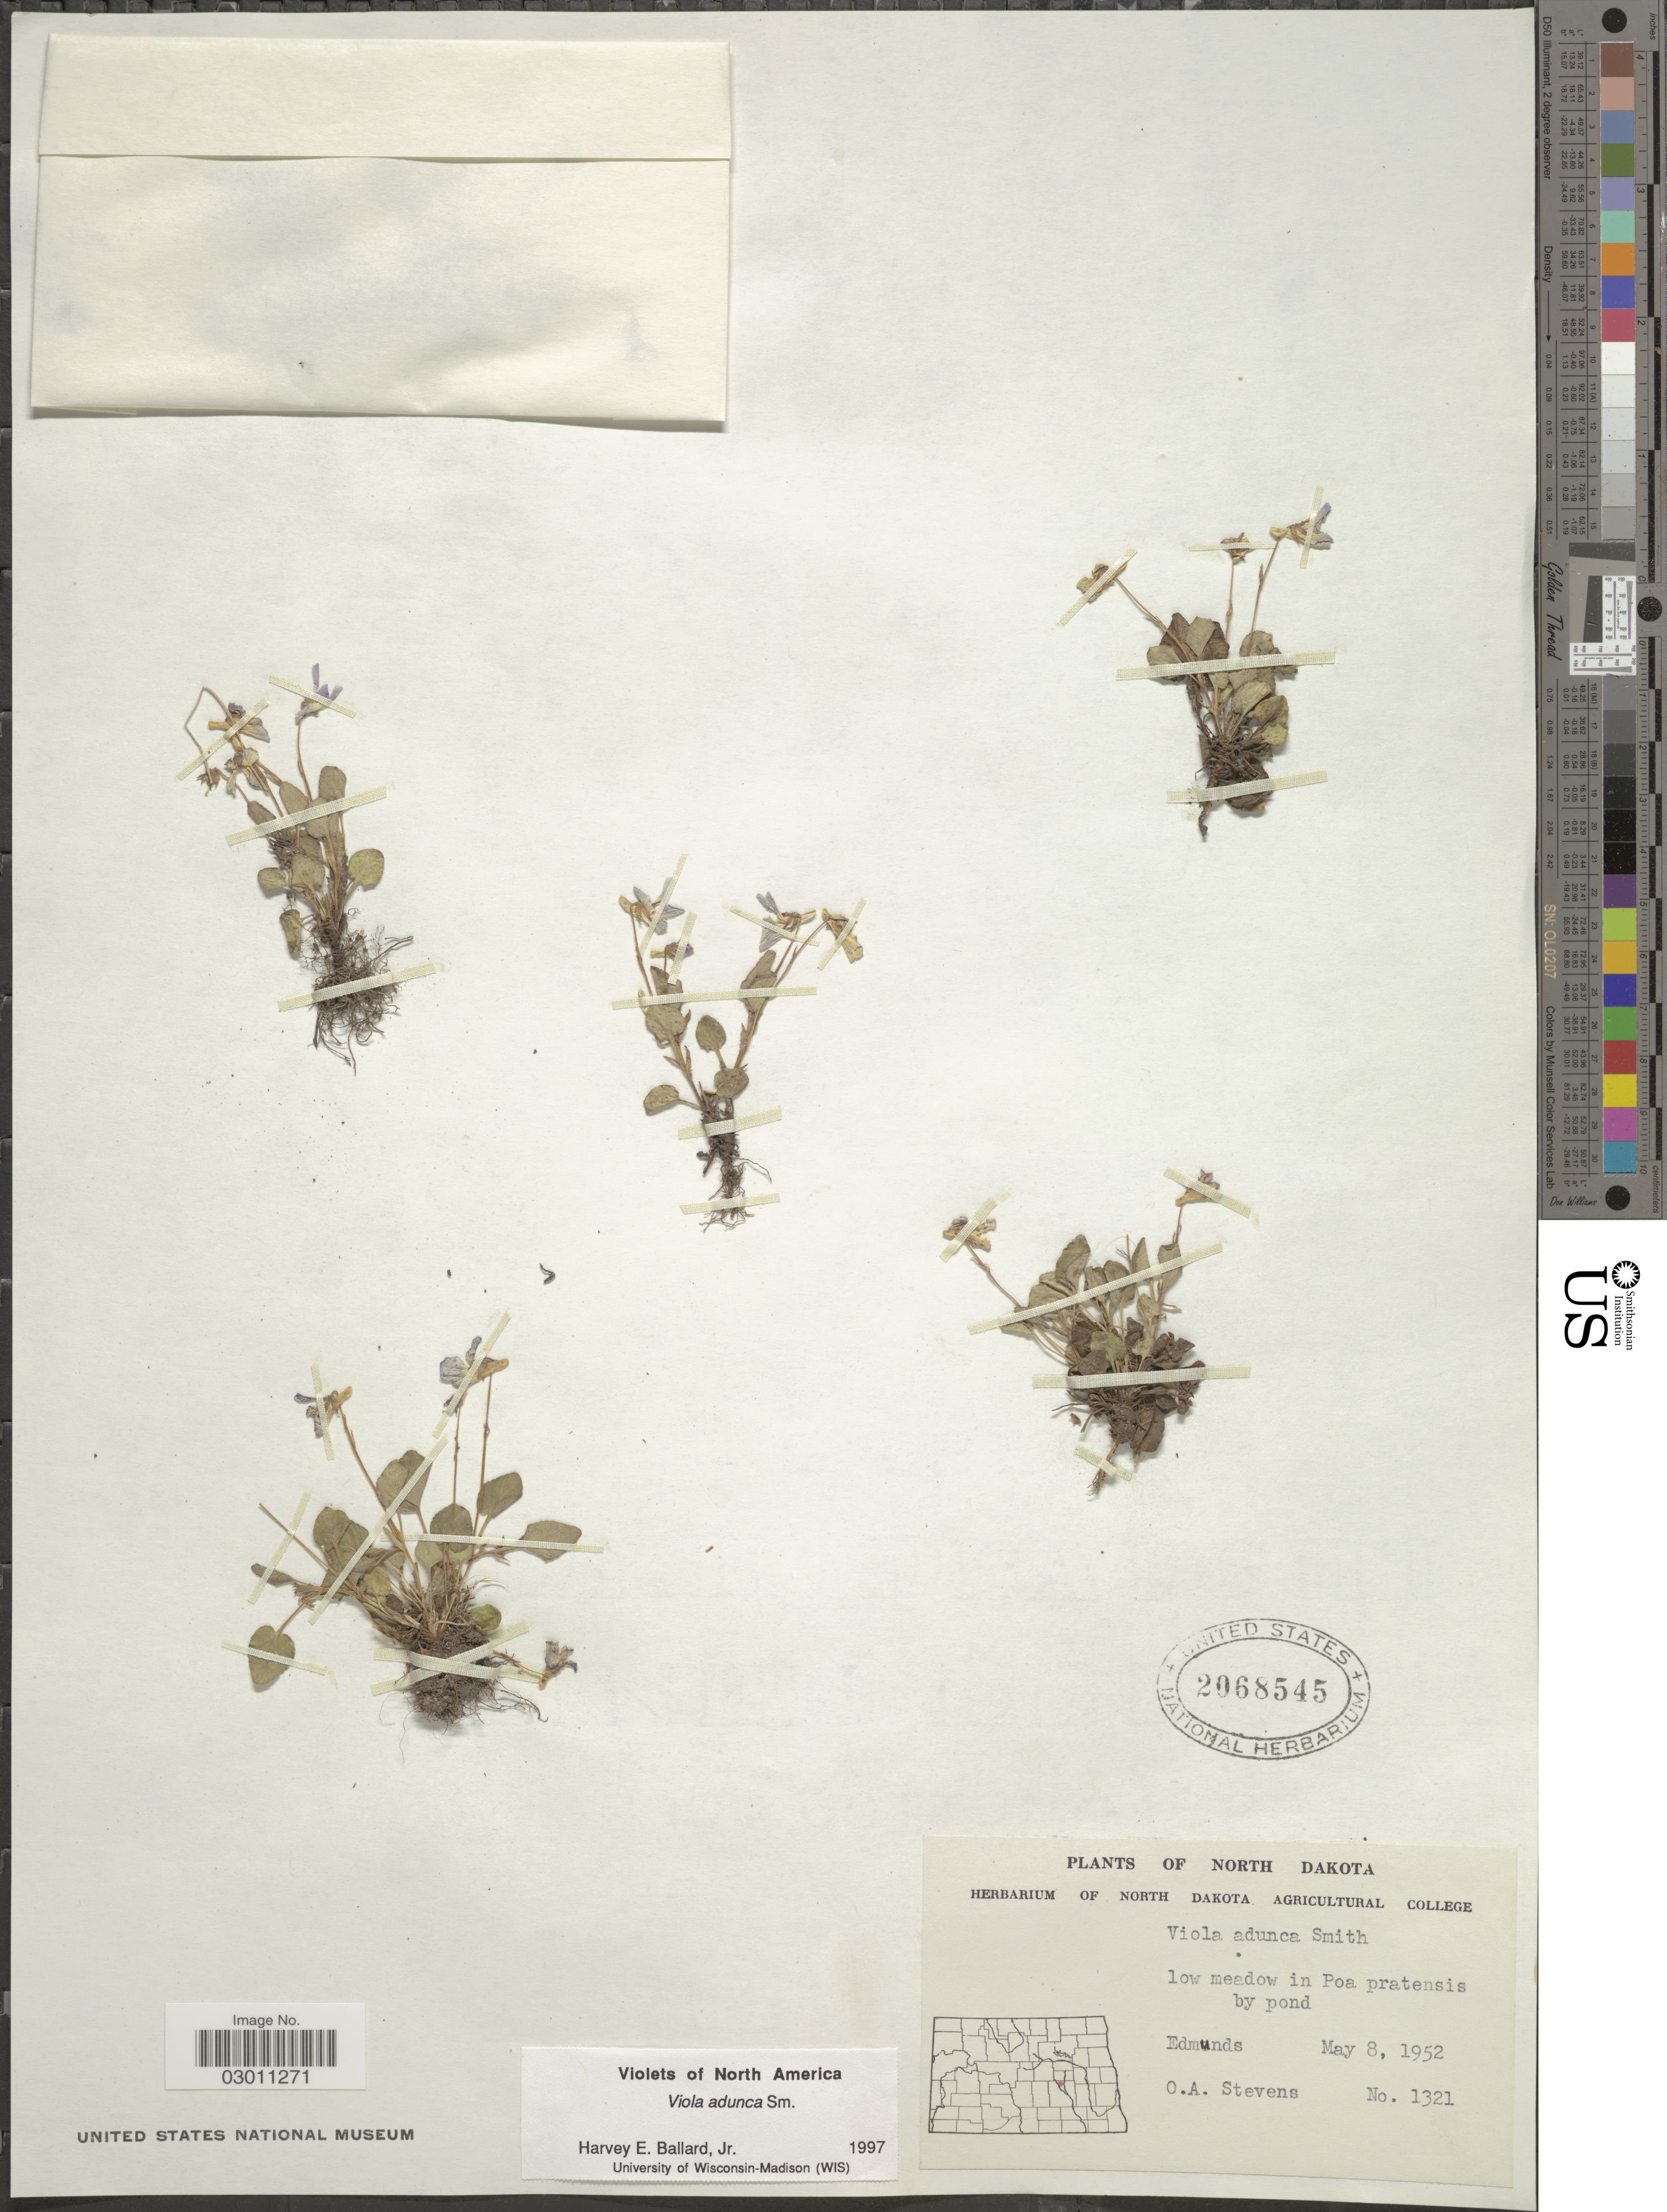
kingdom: Plantae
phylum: Tracheophyta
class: Magnoliopsida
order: Malpighiales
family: Violaceae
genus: Viola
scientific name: Viola adunca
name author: Sm.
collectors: O. A. Stevens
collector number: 1321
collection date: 1952-05-08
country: United States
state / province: North Dakota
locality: Edmunds.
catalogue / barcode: US 2068545